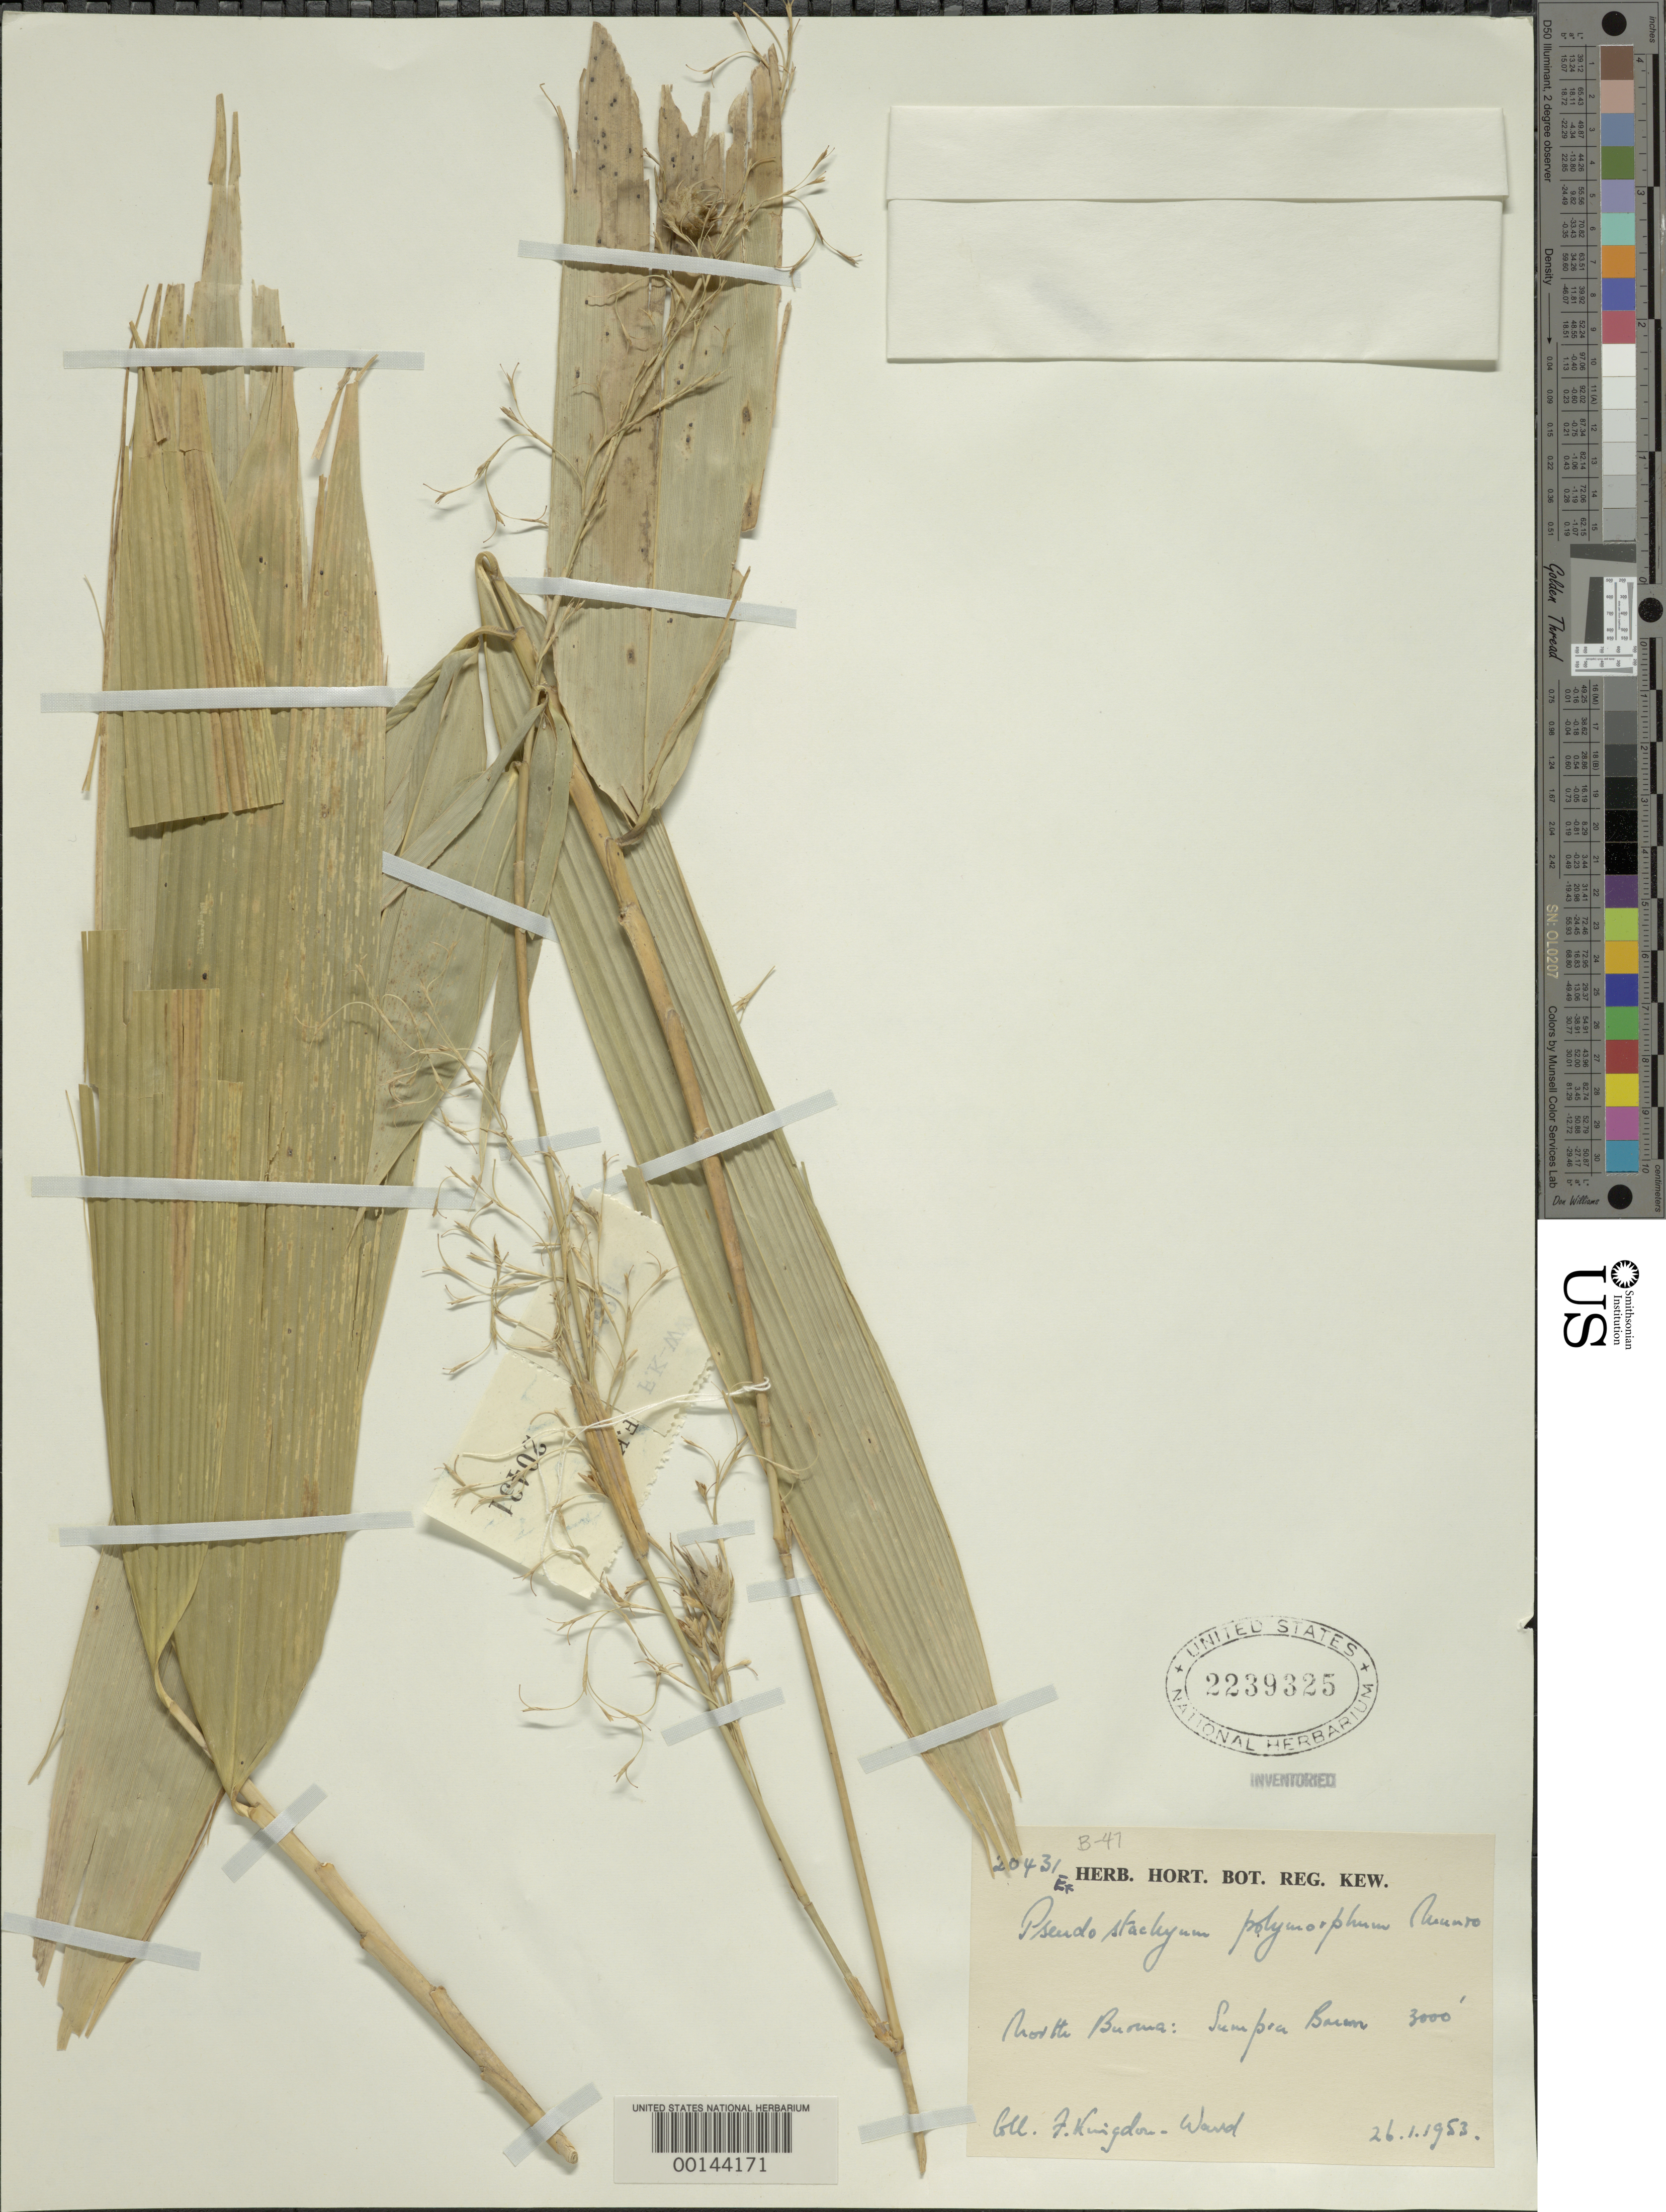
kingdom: Plantae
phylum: Tracheophyta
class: Liliopsida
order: Poales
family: Poaceae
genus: Pseudostachyum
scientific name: Pseudostachyum polymorphum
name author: Munro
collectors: F. Kingdon Ward et al.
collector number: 20431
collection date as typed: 26 Jan 1953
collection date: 1953-01-26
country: Myanmar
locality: Sumpra Baren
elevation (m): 915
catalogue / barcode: US 2239325